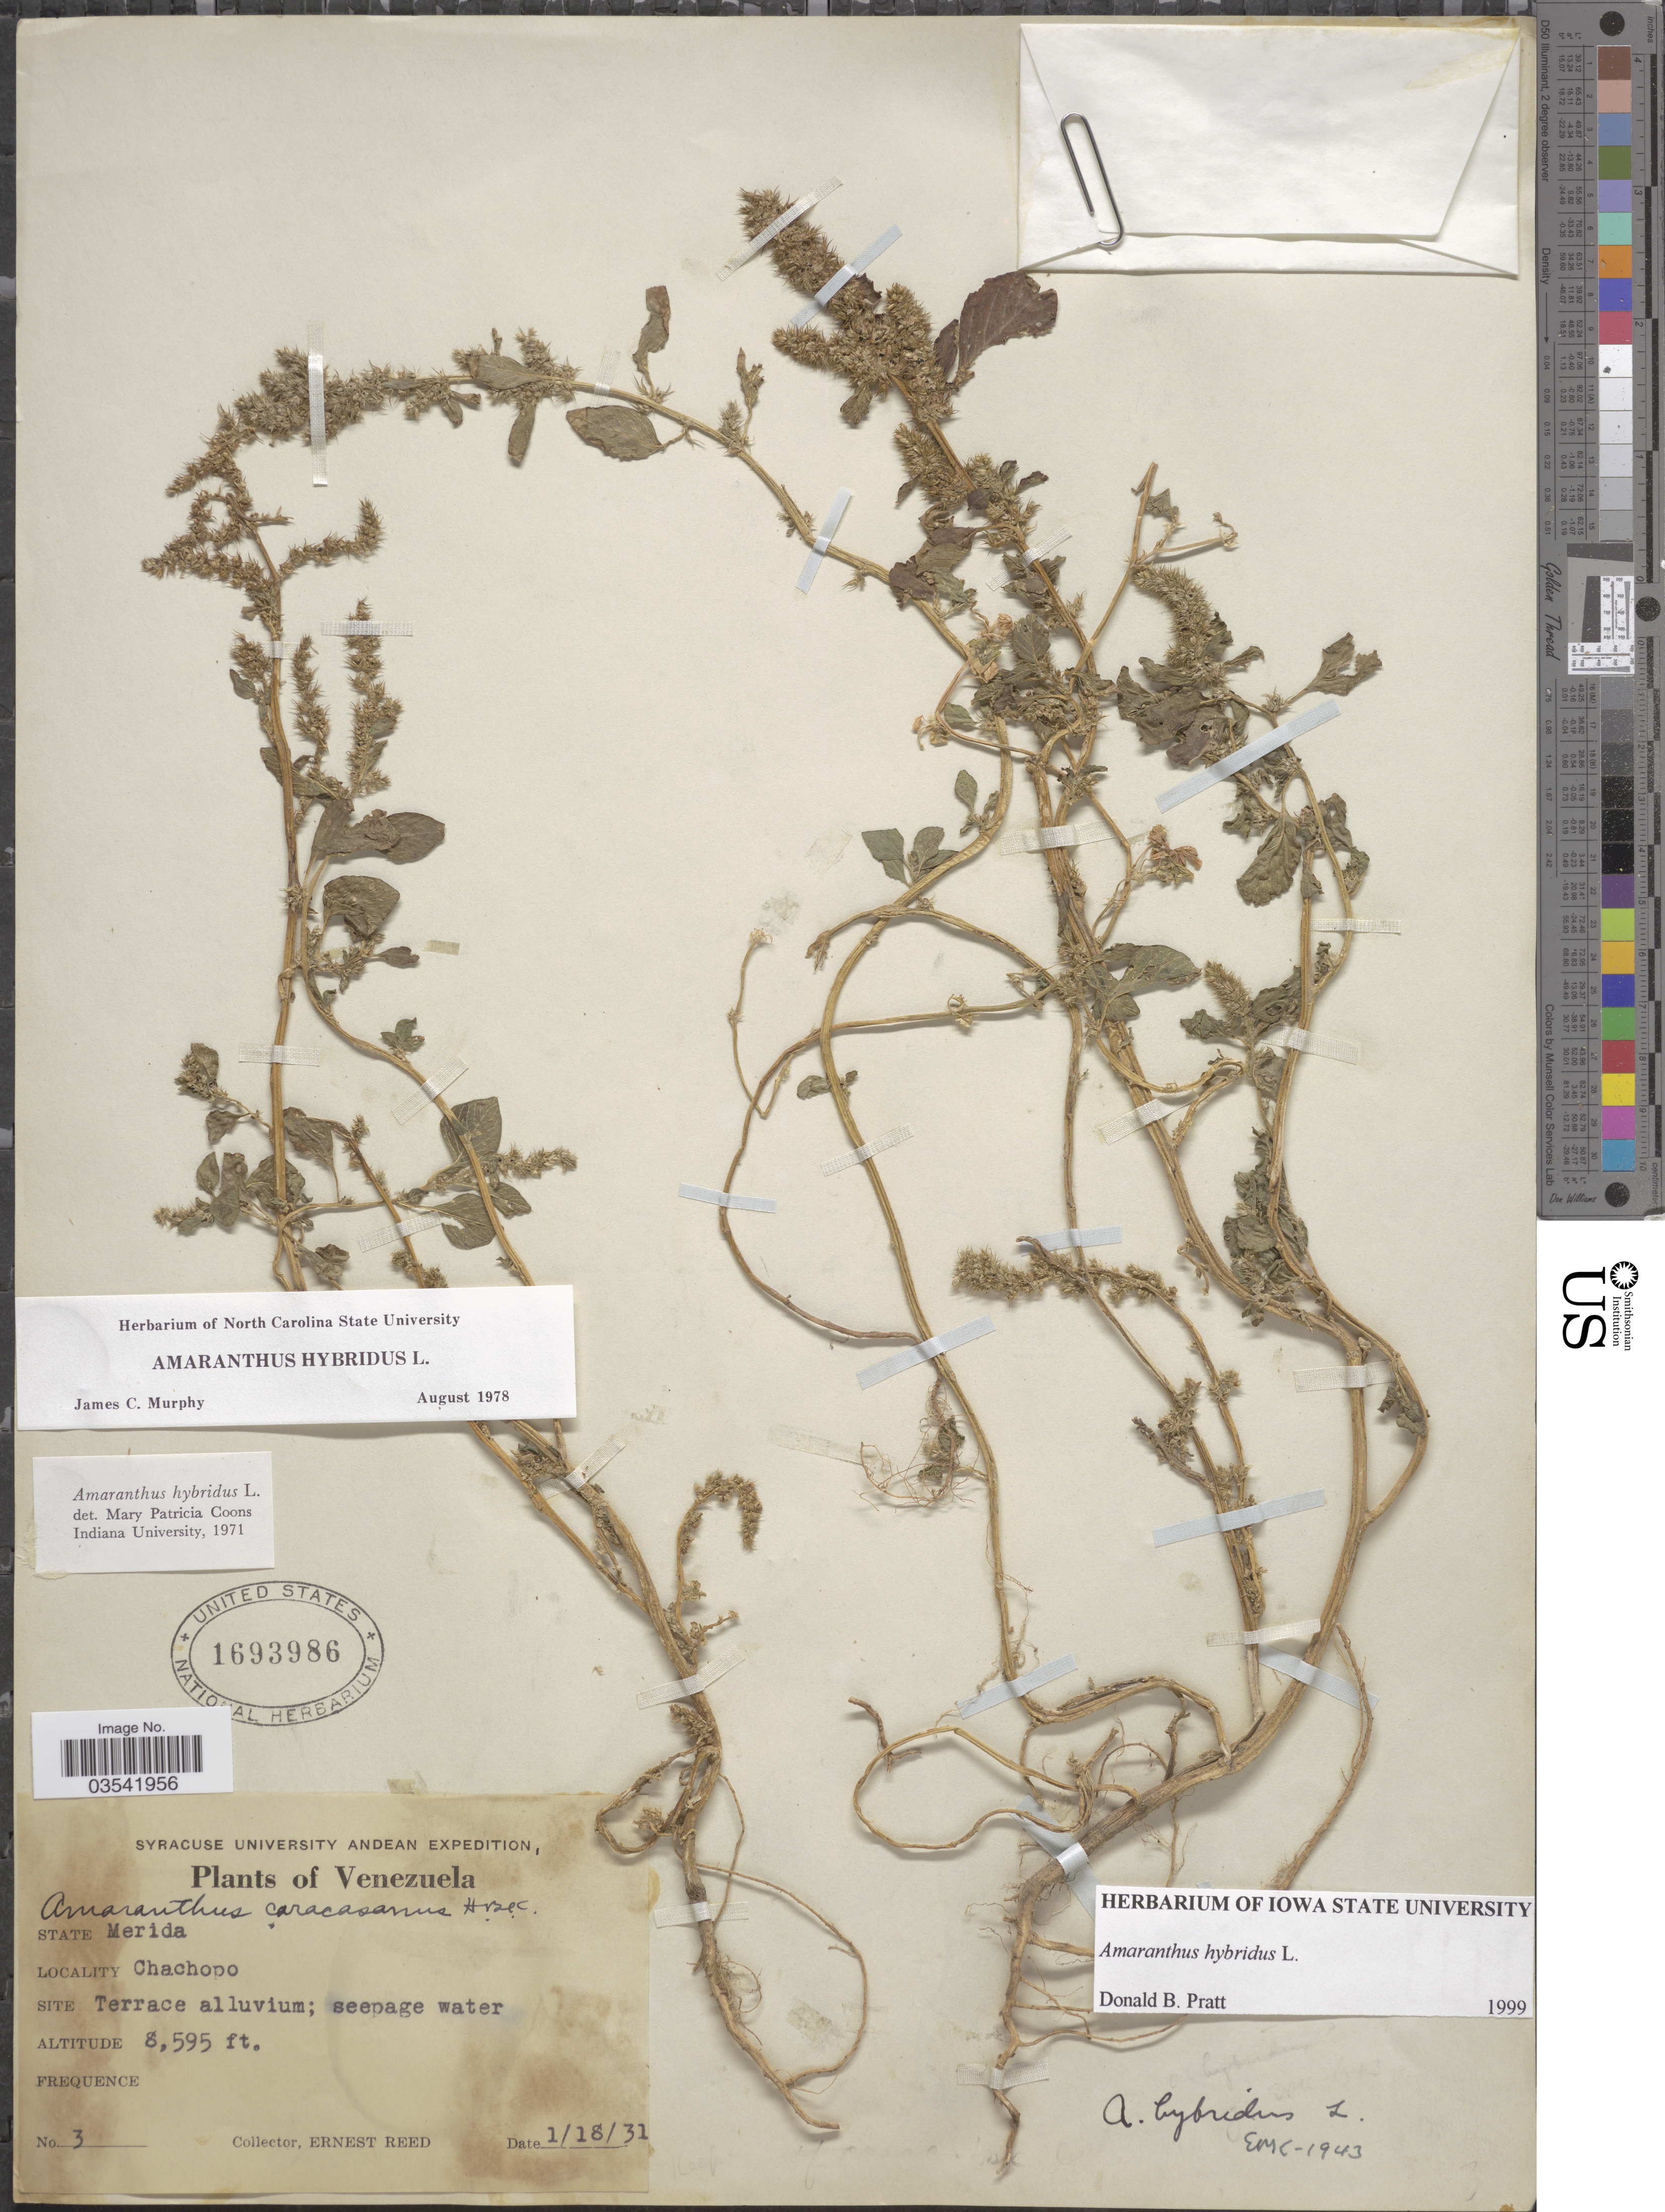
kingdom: Plantae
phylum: Tracheophyta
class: Magnoliopsida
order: Caryophyllales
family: Amaranthaceae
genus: Amaranthus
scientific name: Amaranthus hybridus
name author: L.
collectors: E. Reed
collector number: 3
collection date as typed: Transcribed d/m/y: 18/1/31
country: Venezuela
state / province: Mérida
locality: Chachopo.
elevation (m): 2620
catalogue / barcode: US 1693986